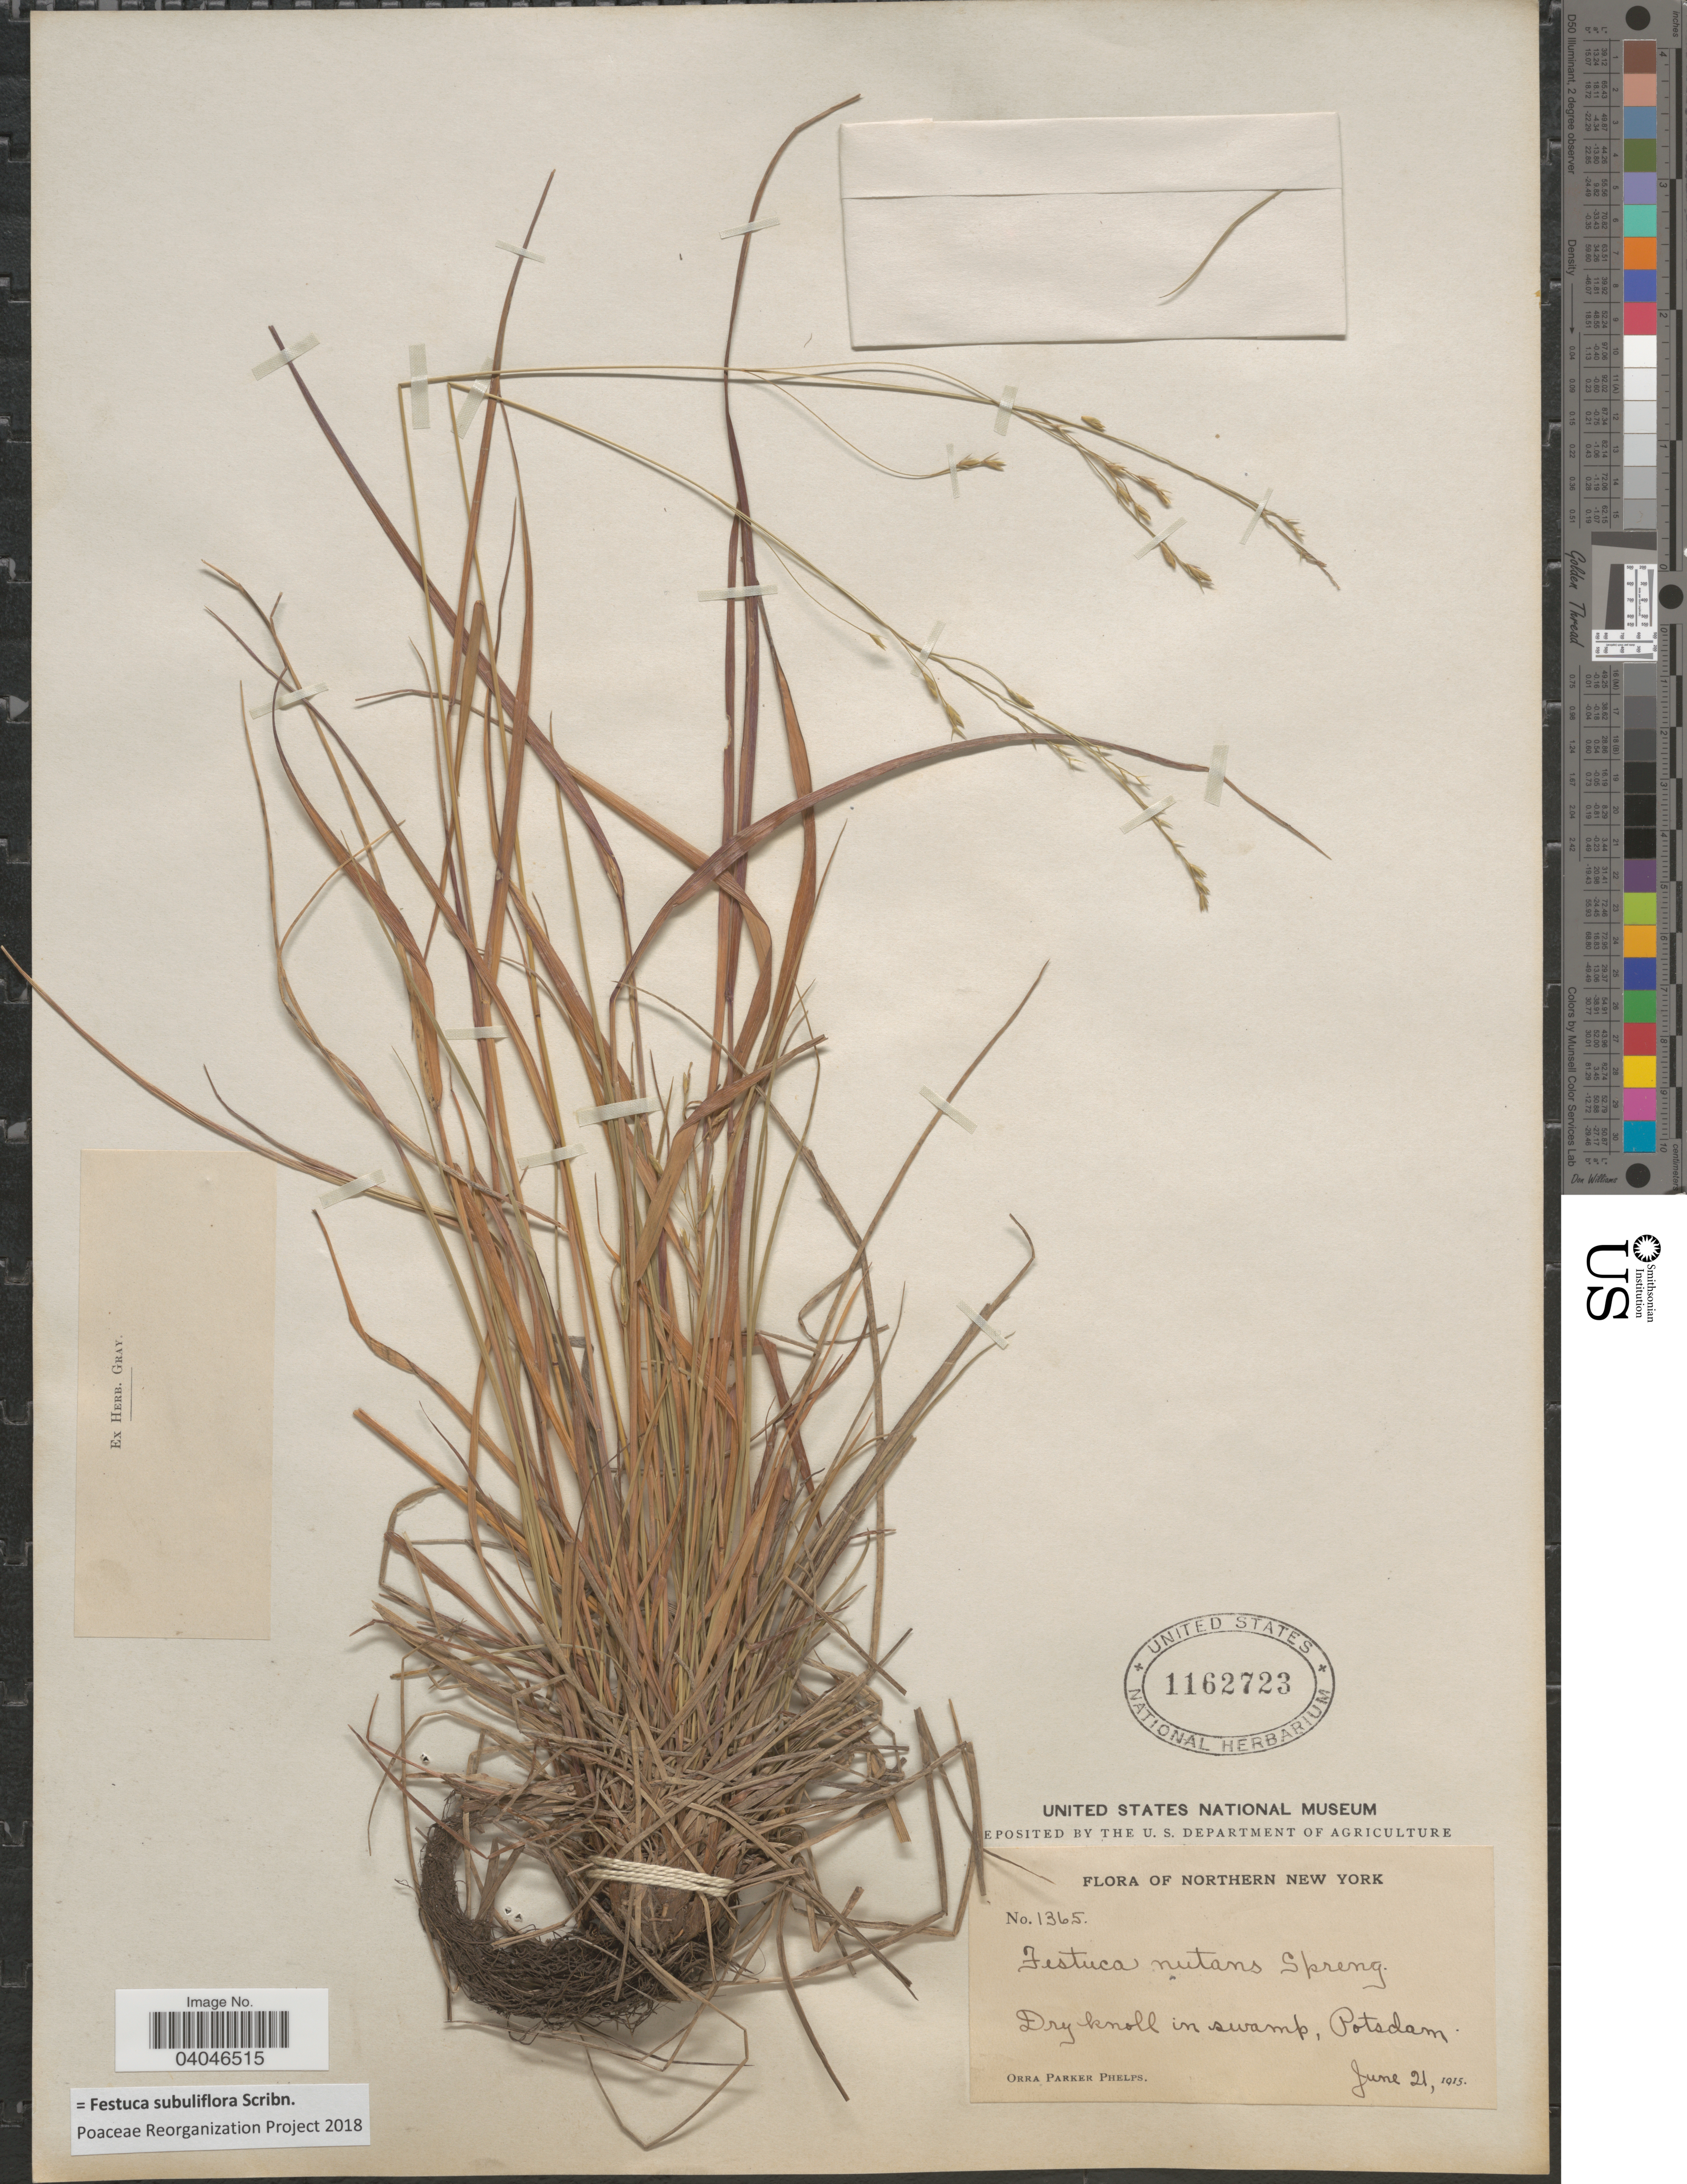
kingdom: Plantae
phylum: Tracheophyta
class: Liliopsida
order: Poales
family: Poaceae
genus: Festuca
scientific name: Festuca subuliflora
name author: Scribn.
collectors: O. P. Phelps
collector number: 1365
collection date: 1915-06-21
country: United States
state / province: New York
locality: Northern New York. Dry knoll in swamp, Potsdam.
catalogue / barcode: US 1162723